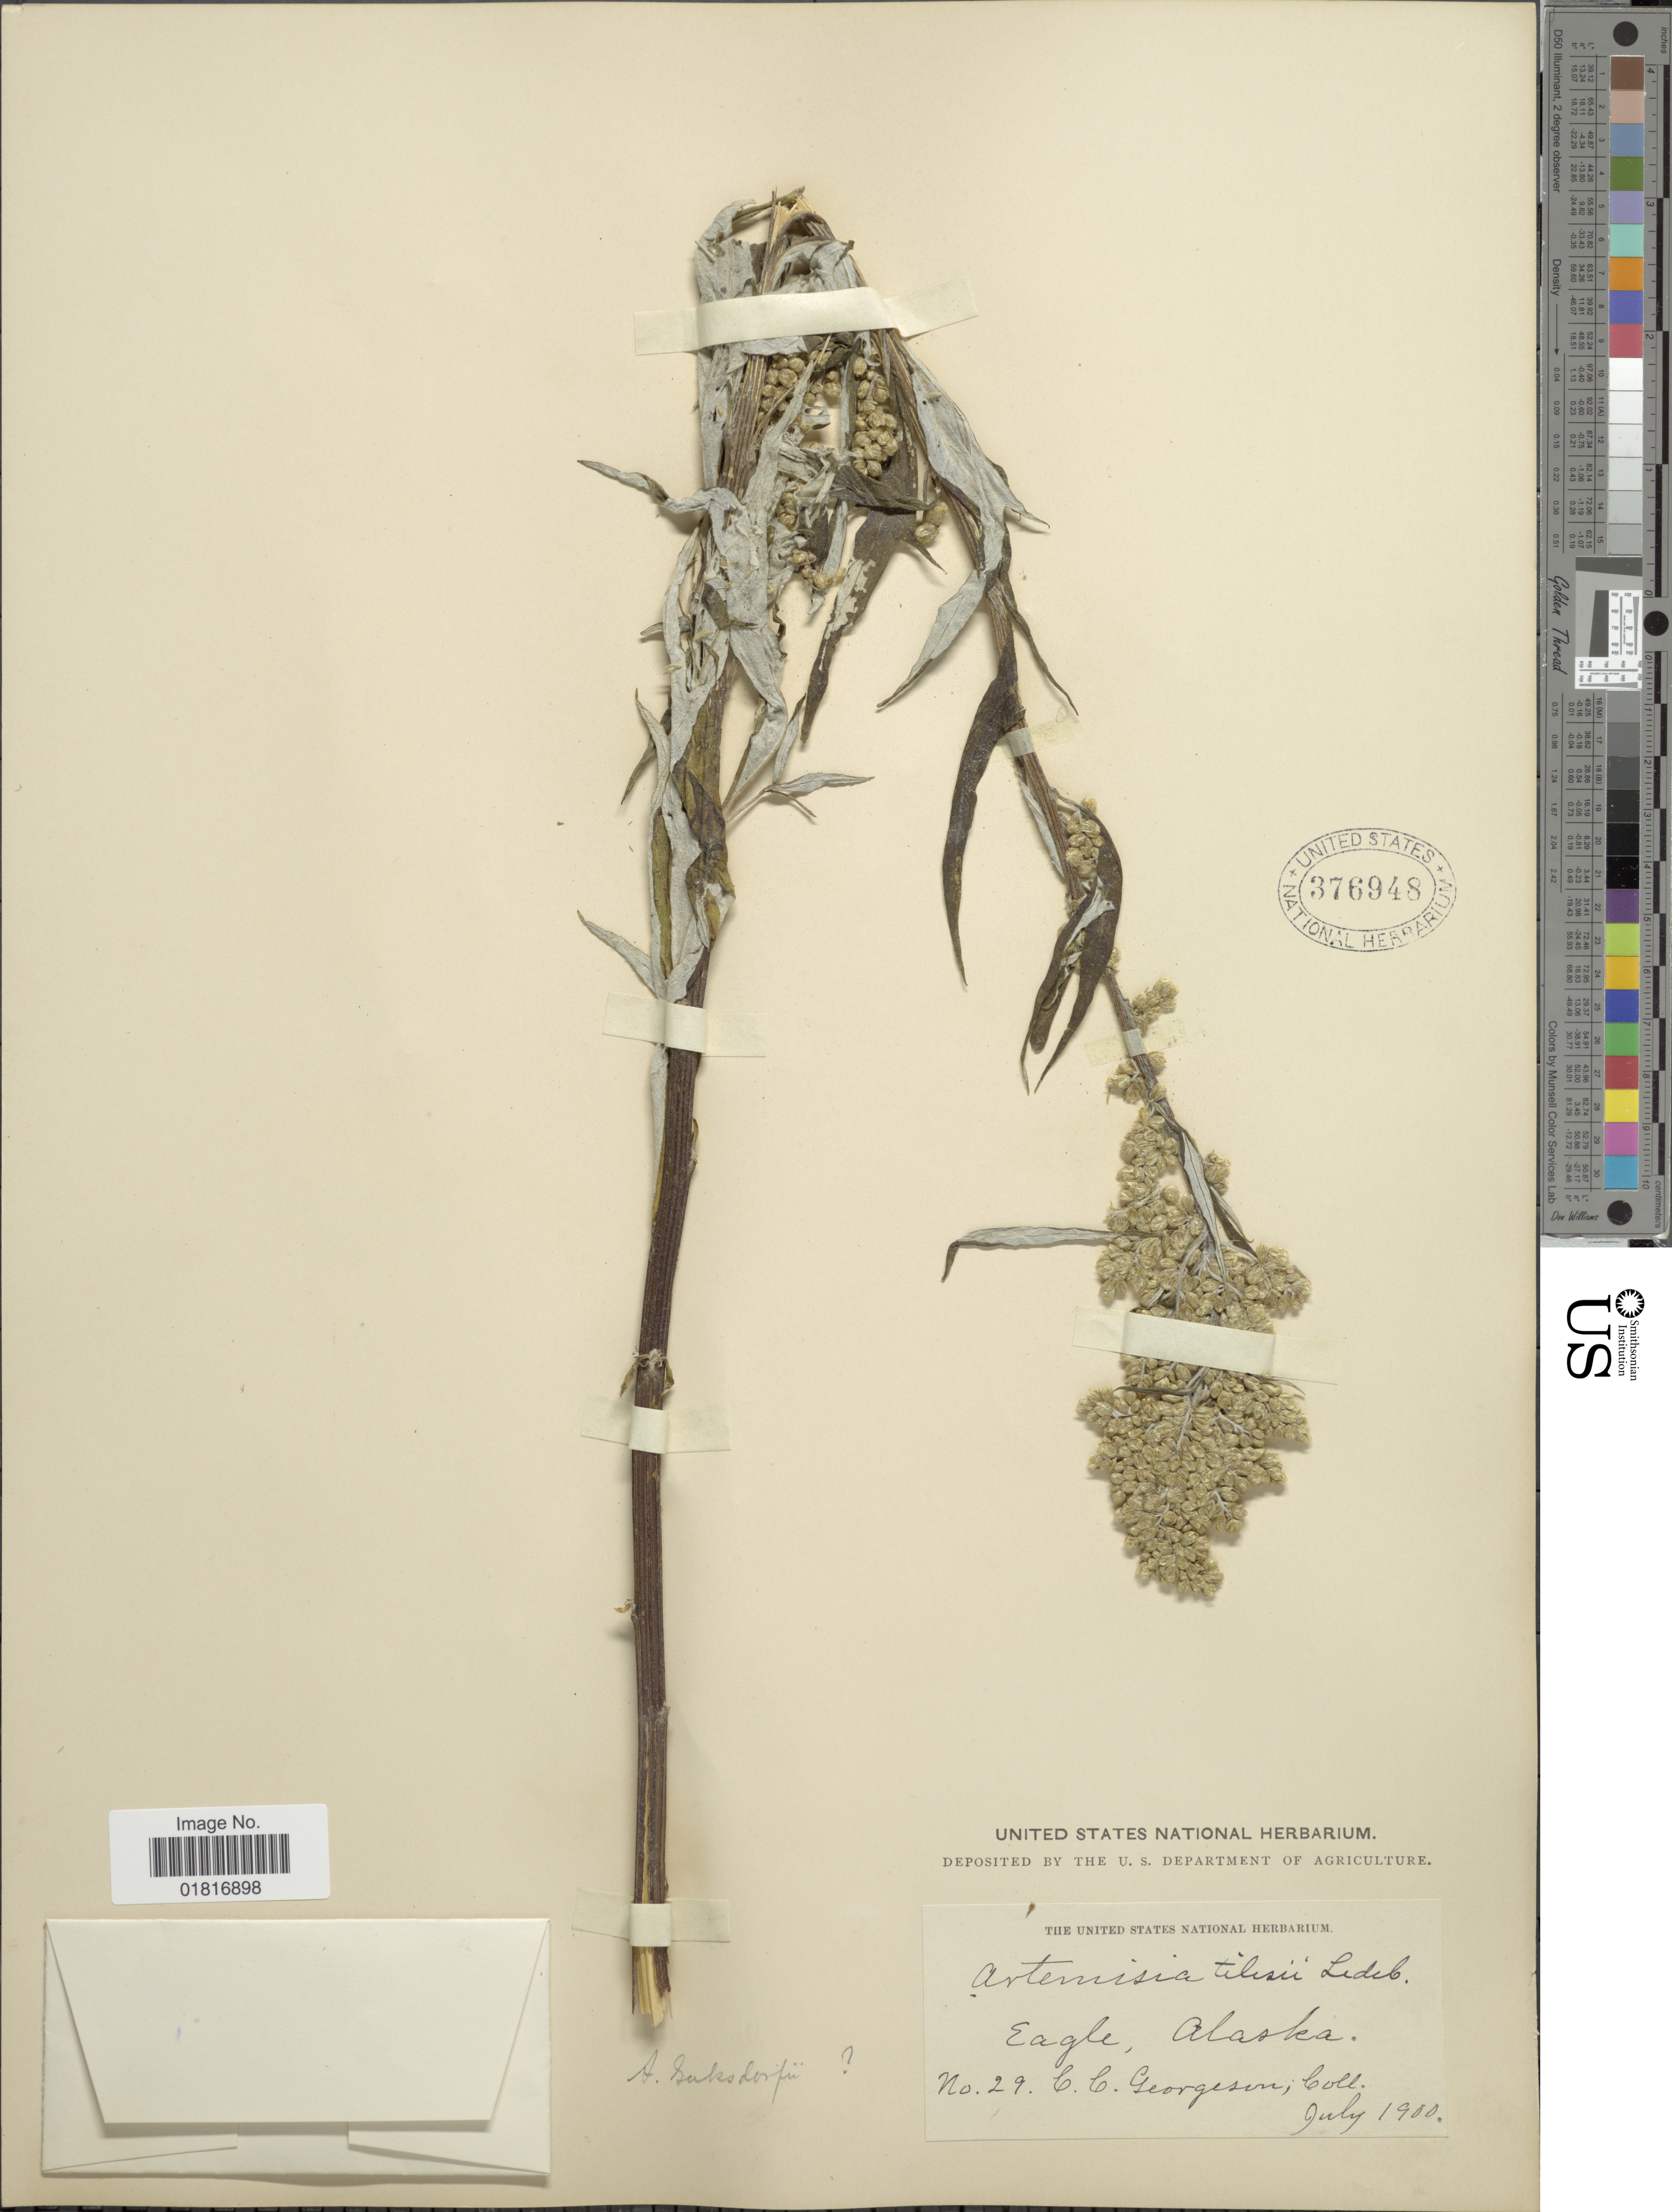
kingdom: Plantae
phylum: Tracheophyta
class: Magnoliopsida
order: Asterales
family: Asteraceae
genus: Artemisia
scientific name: Artemisia tilesii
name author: Ledeb.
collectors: C. Georgeson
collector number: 29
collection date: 1900-07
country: United States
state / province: Alaska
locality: Eagle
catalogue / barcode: US 376948